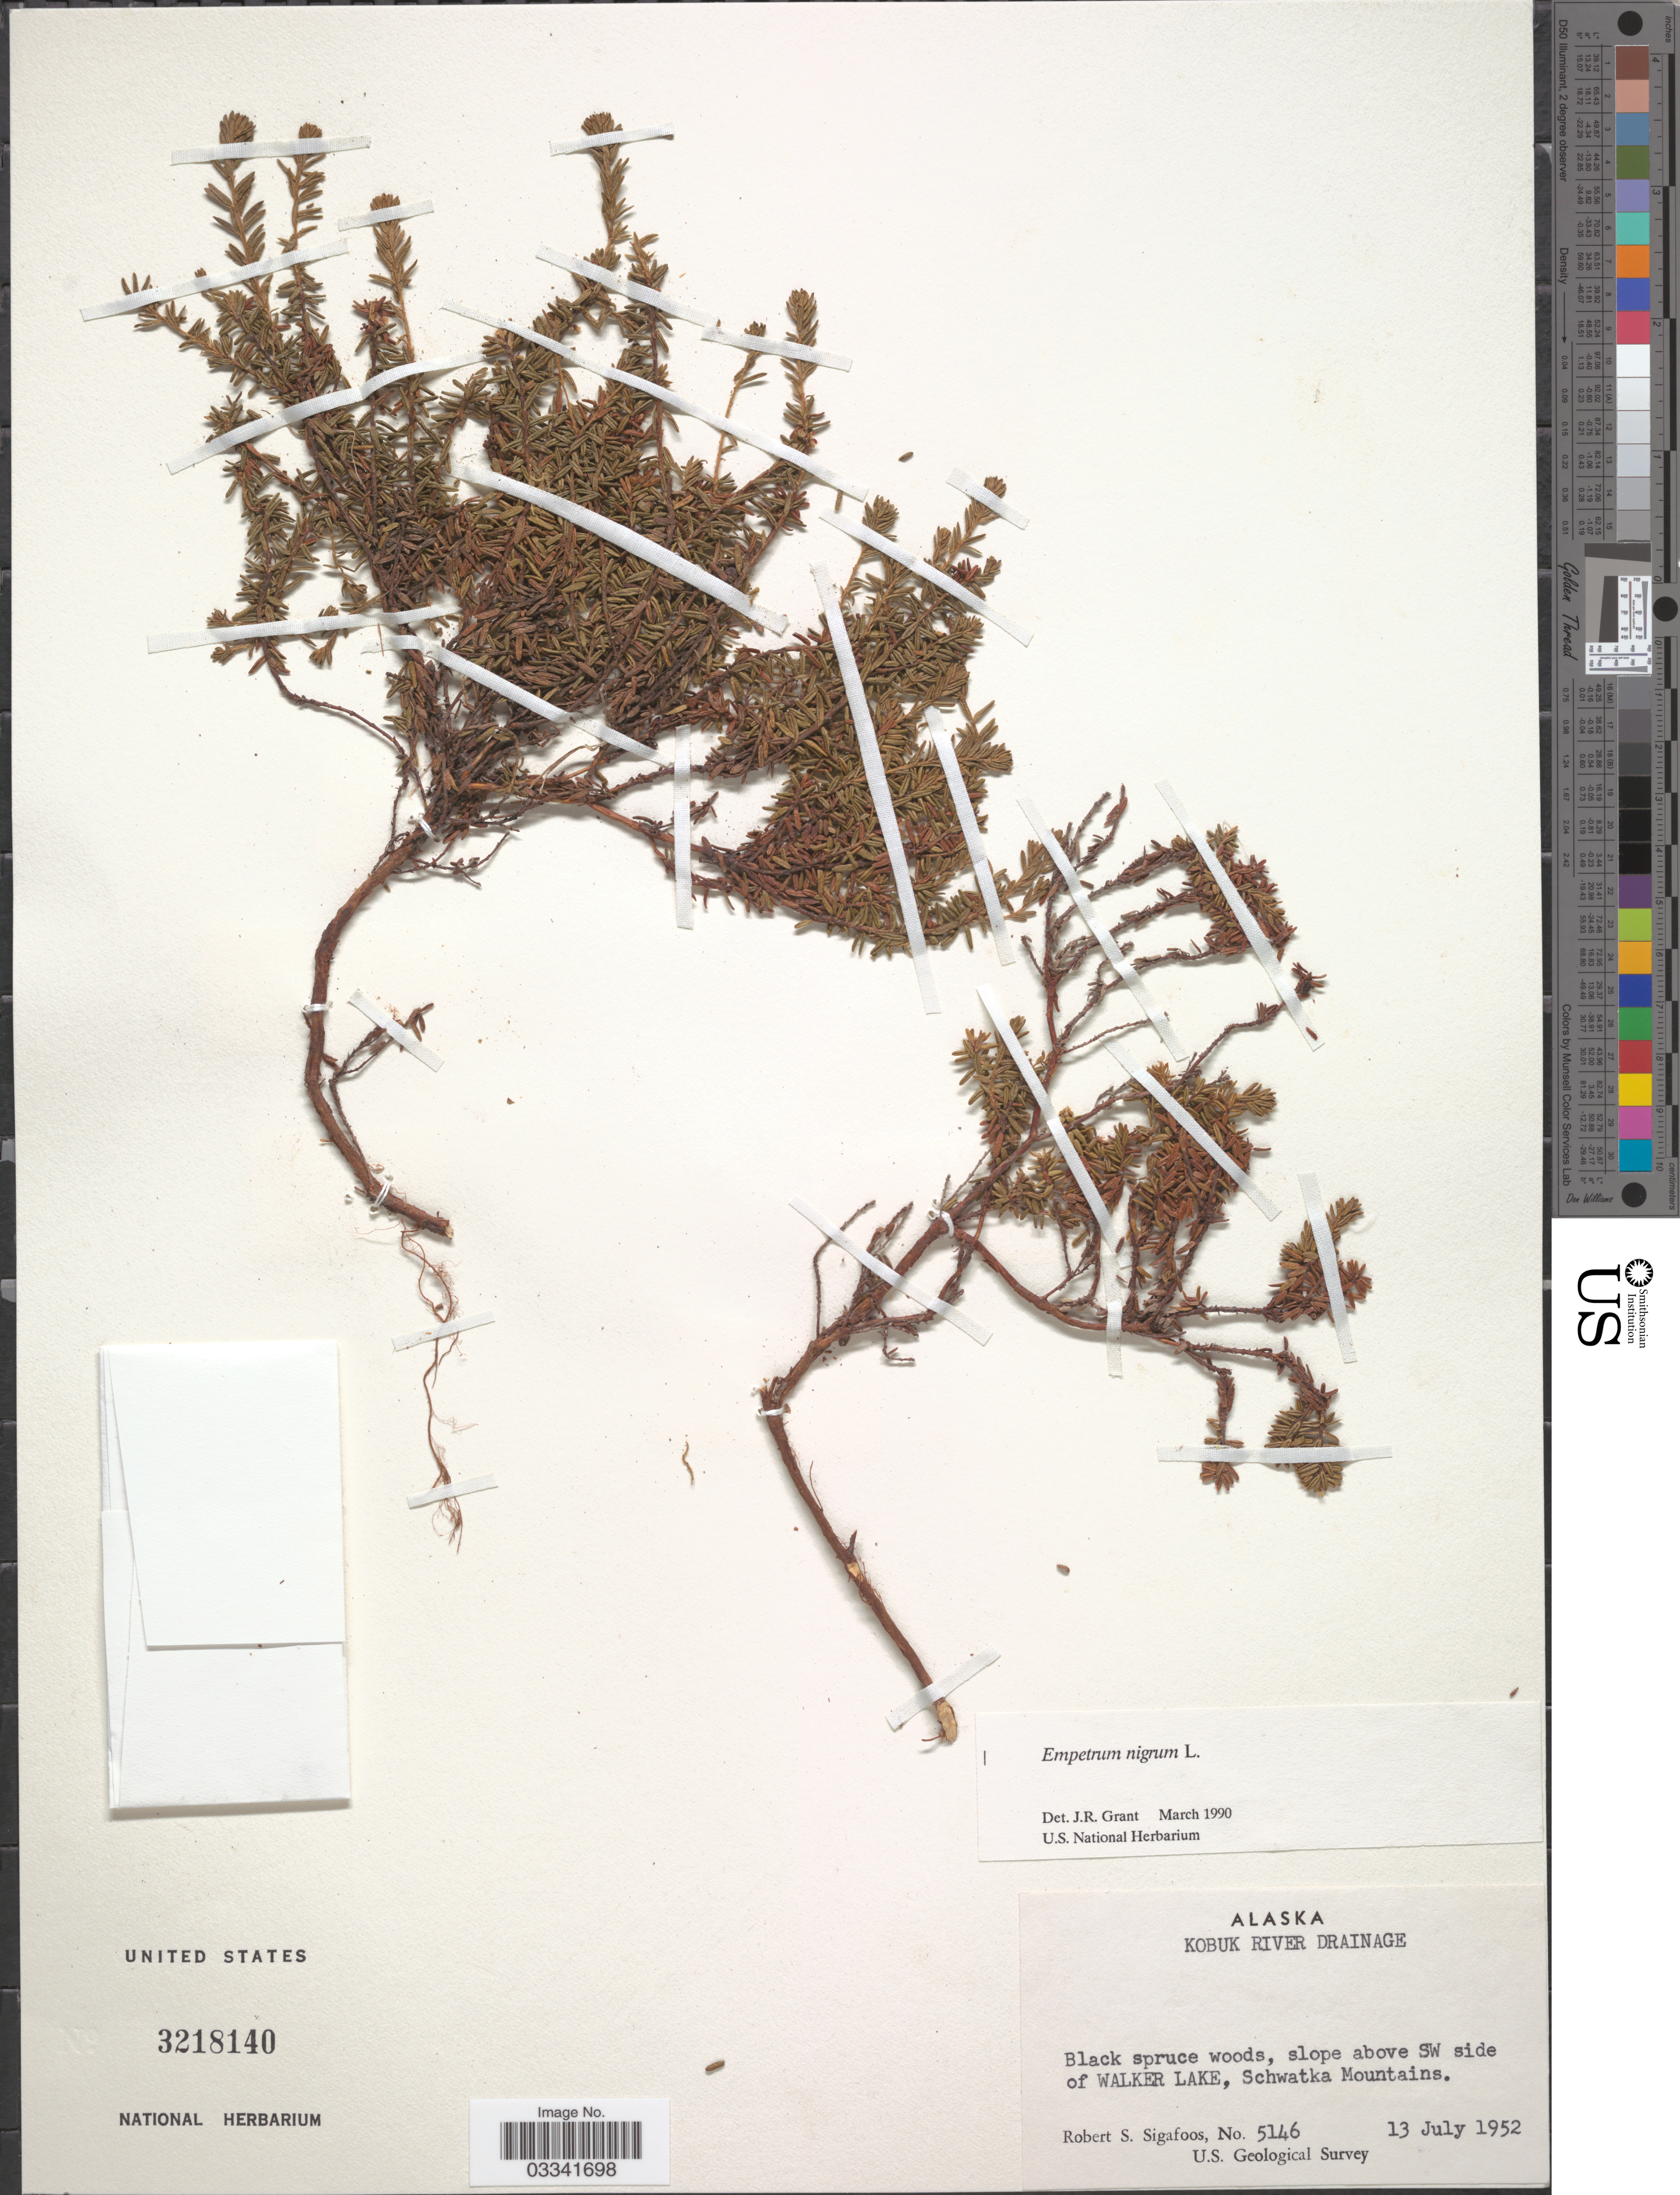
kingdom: Plantae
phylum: Tracheophyta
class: Magnoliopsida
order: Ericales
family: Ericaceae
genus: Empetrum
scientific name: Empetrum nigrum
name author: L.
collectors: R. Sigafoos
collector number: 5146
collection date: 1952-07-13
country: United States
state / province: Alaska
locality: Kobuk River Drainage. Slope above SW side of Walker Lake, Schwatka Mountains.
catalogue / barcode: US 3218140